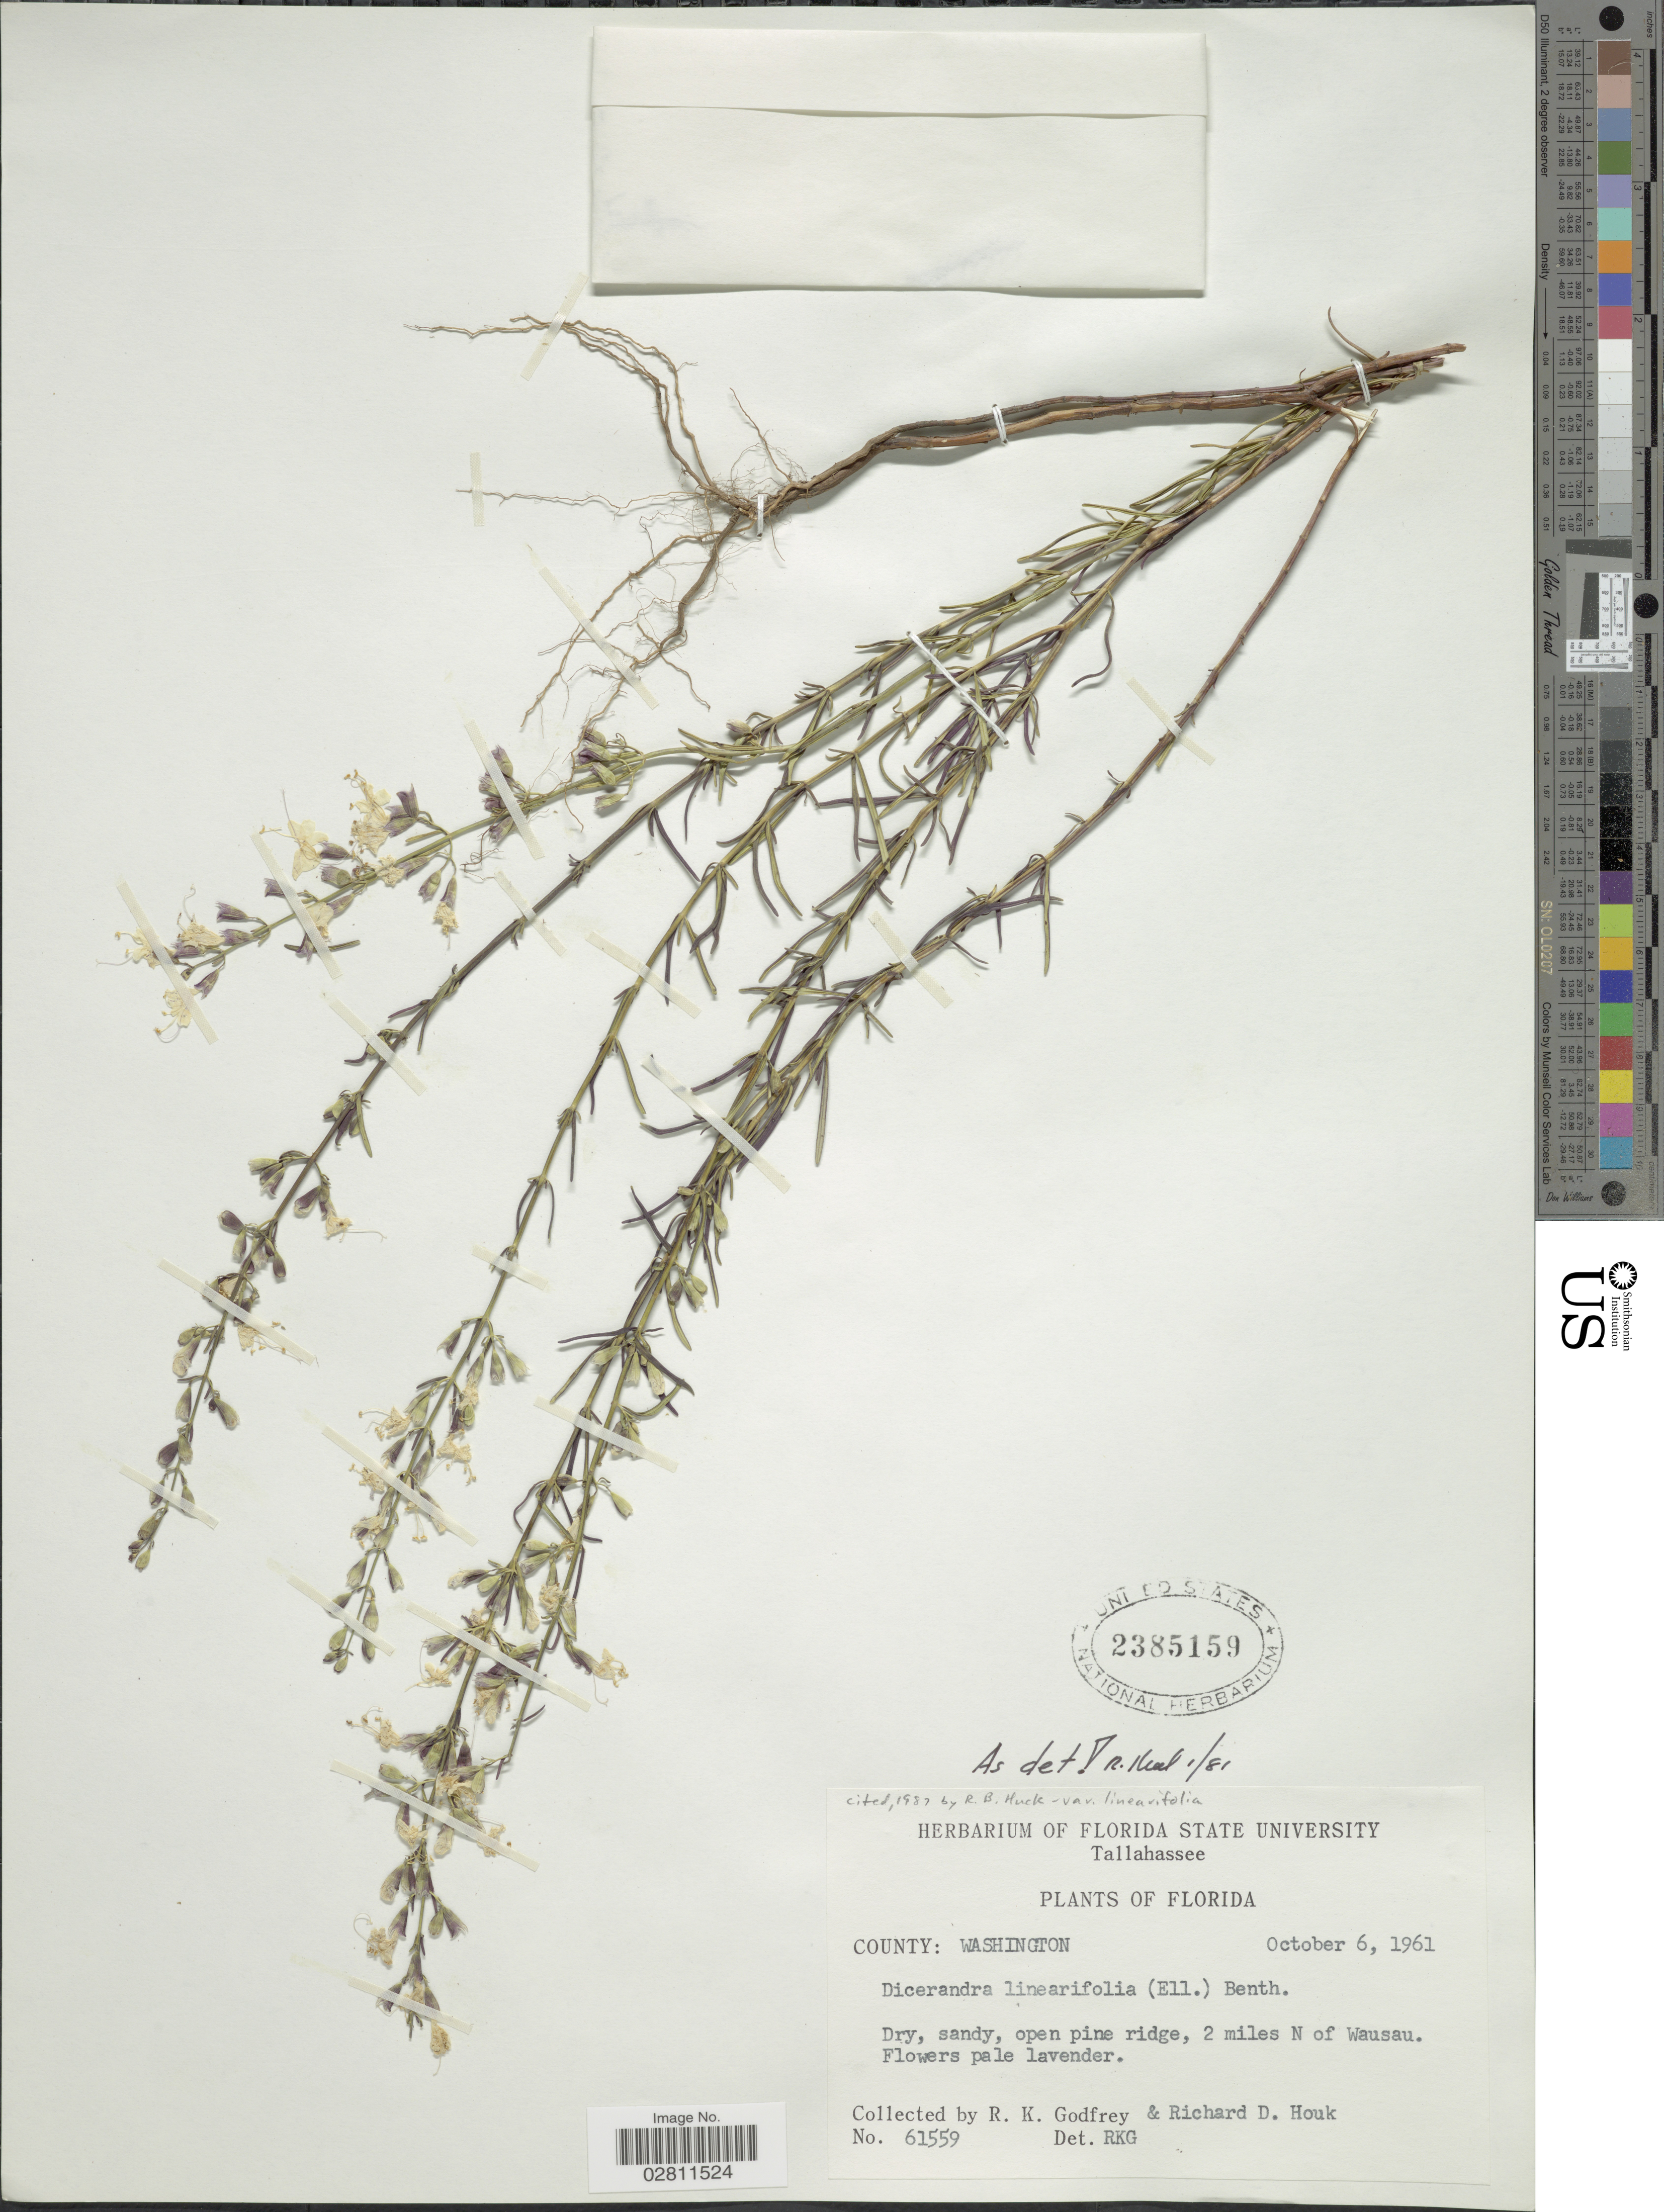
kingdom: Plantae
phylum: Tracheophyta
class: Magnoliopsida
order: Lamiales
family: Lamiaceae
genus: Dicerandra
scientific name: Dicerandra linearifolia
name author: (Elliott) Benth.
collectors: R. K. Godfrey & R. Houk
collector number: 61559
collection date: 1961-10-06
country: United States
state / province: Florida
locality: County: Washington. Dry, sandy, open pine ridge, 2 miles N of Wausau.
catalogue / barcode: US 2385159